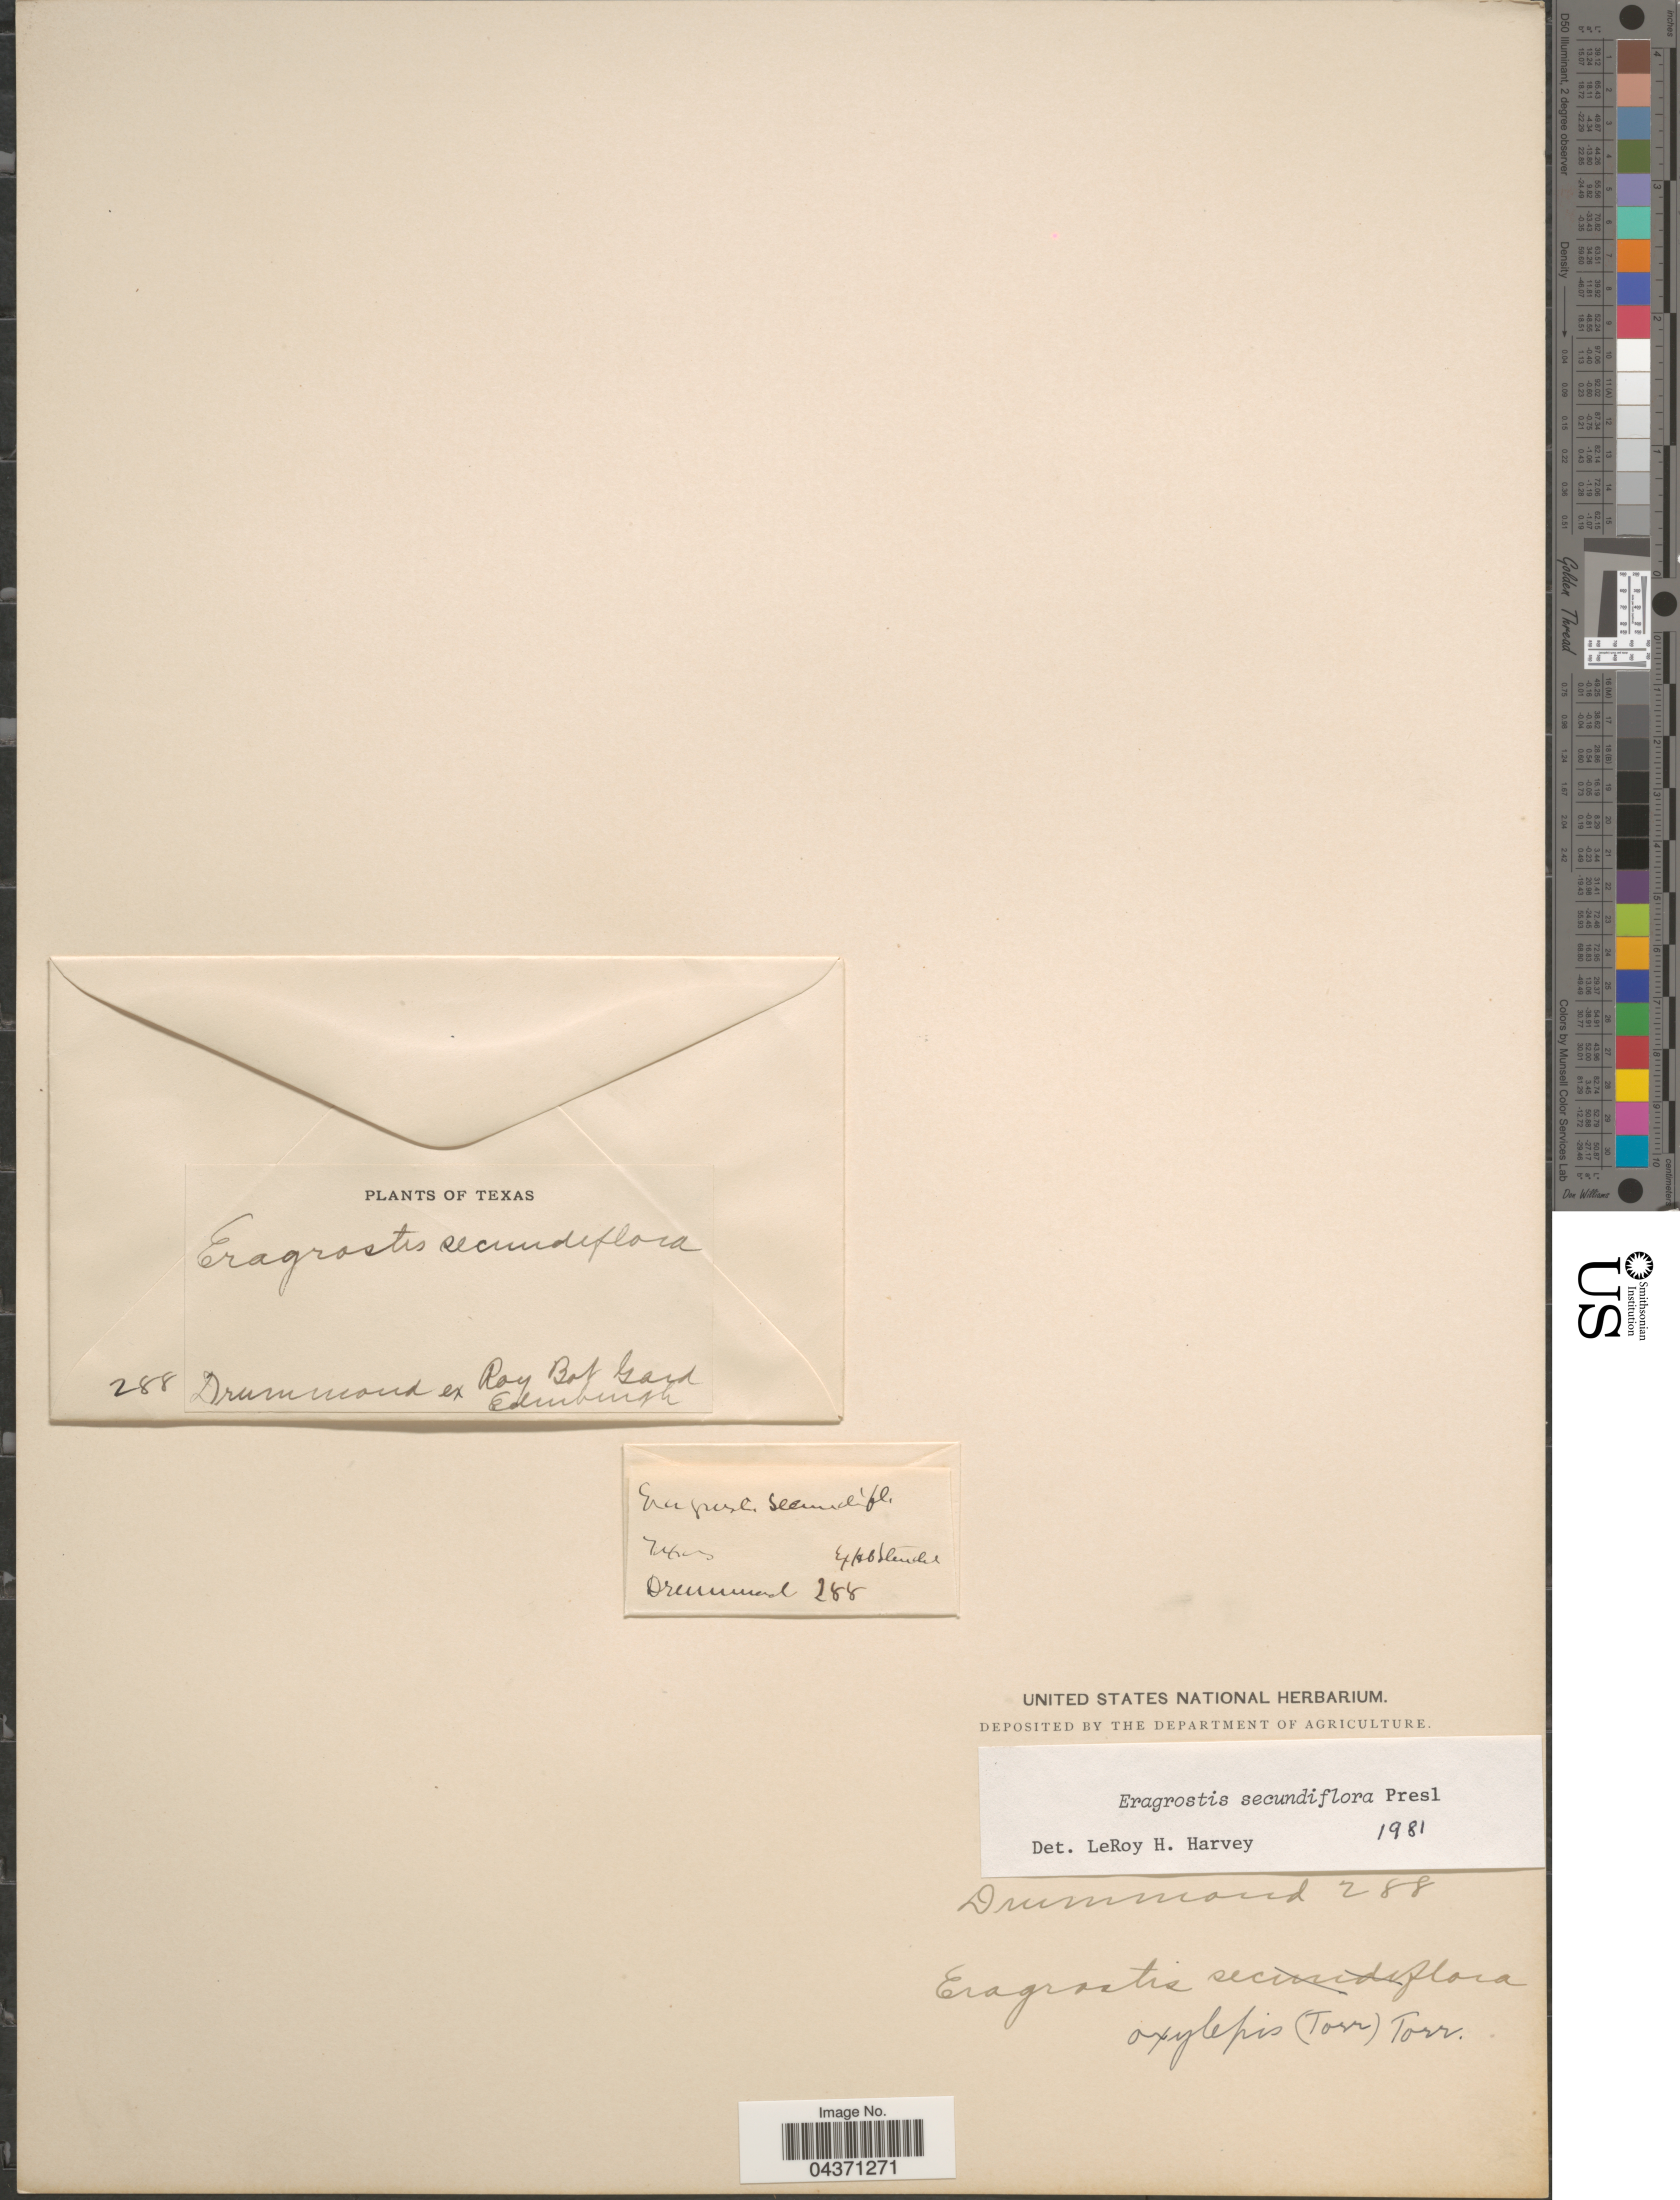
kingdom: Plantae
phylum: Tracheophyta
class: Liliopsida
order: Poales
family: Poaceae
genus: Eragrostis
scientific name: Eragrostis secundiflora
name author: J. Presl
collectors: -. Drummond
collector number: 288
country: United States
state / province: Texas